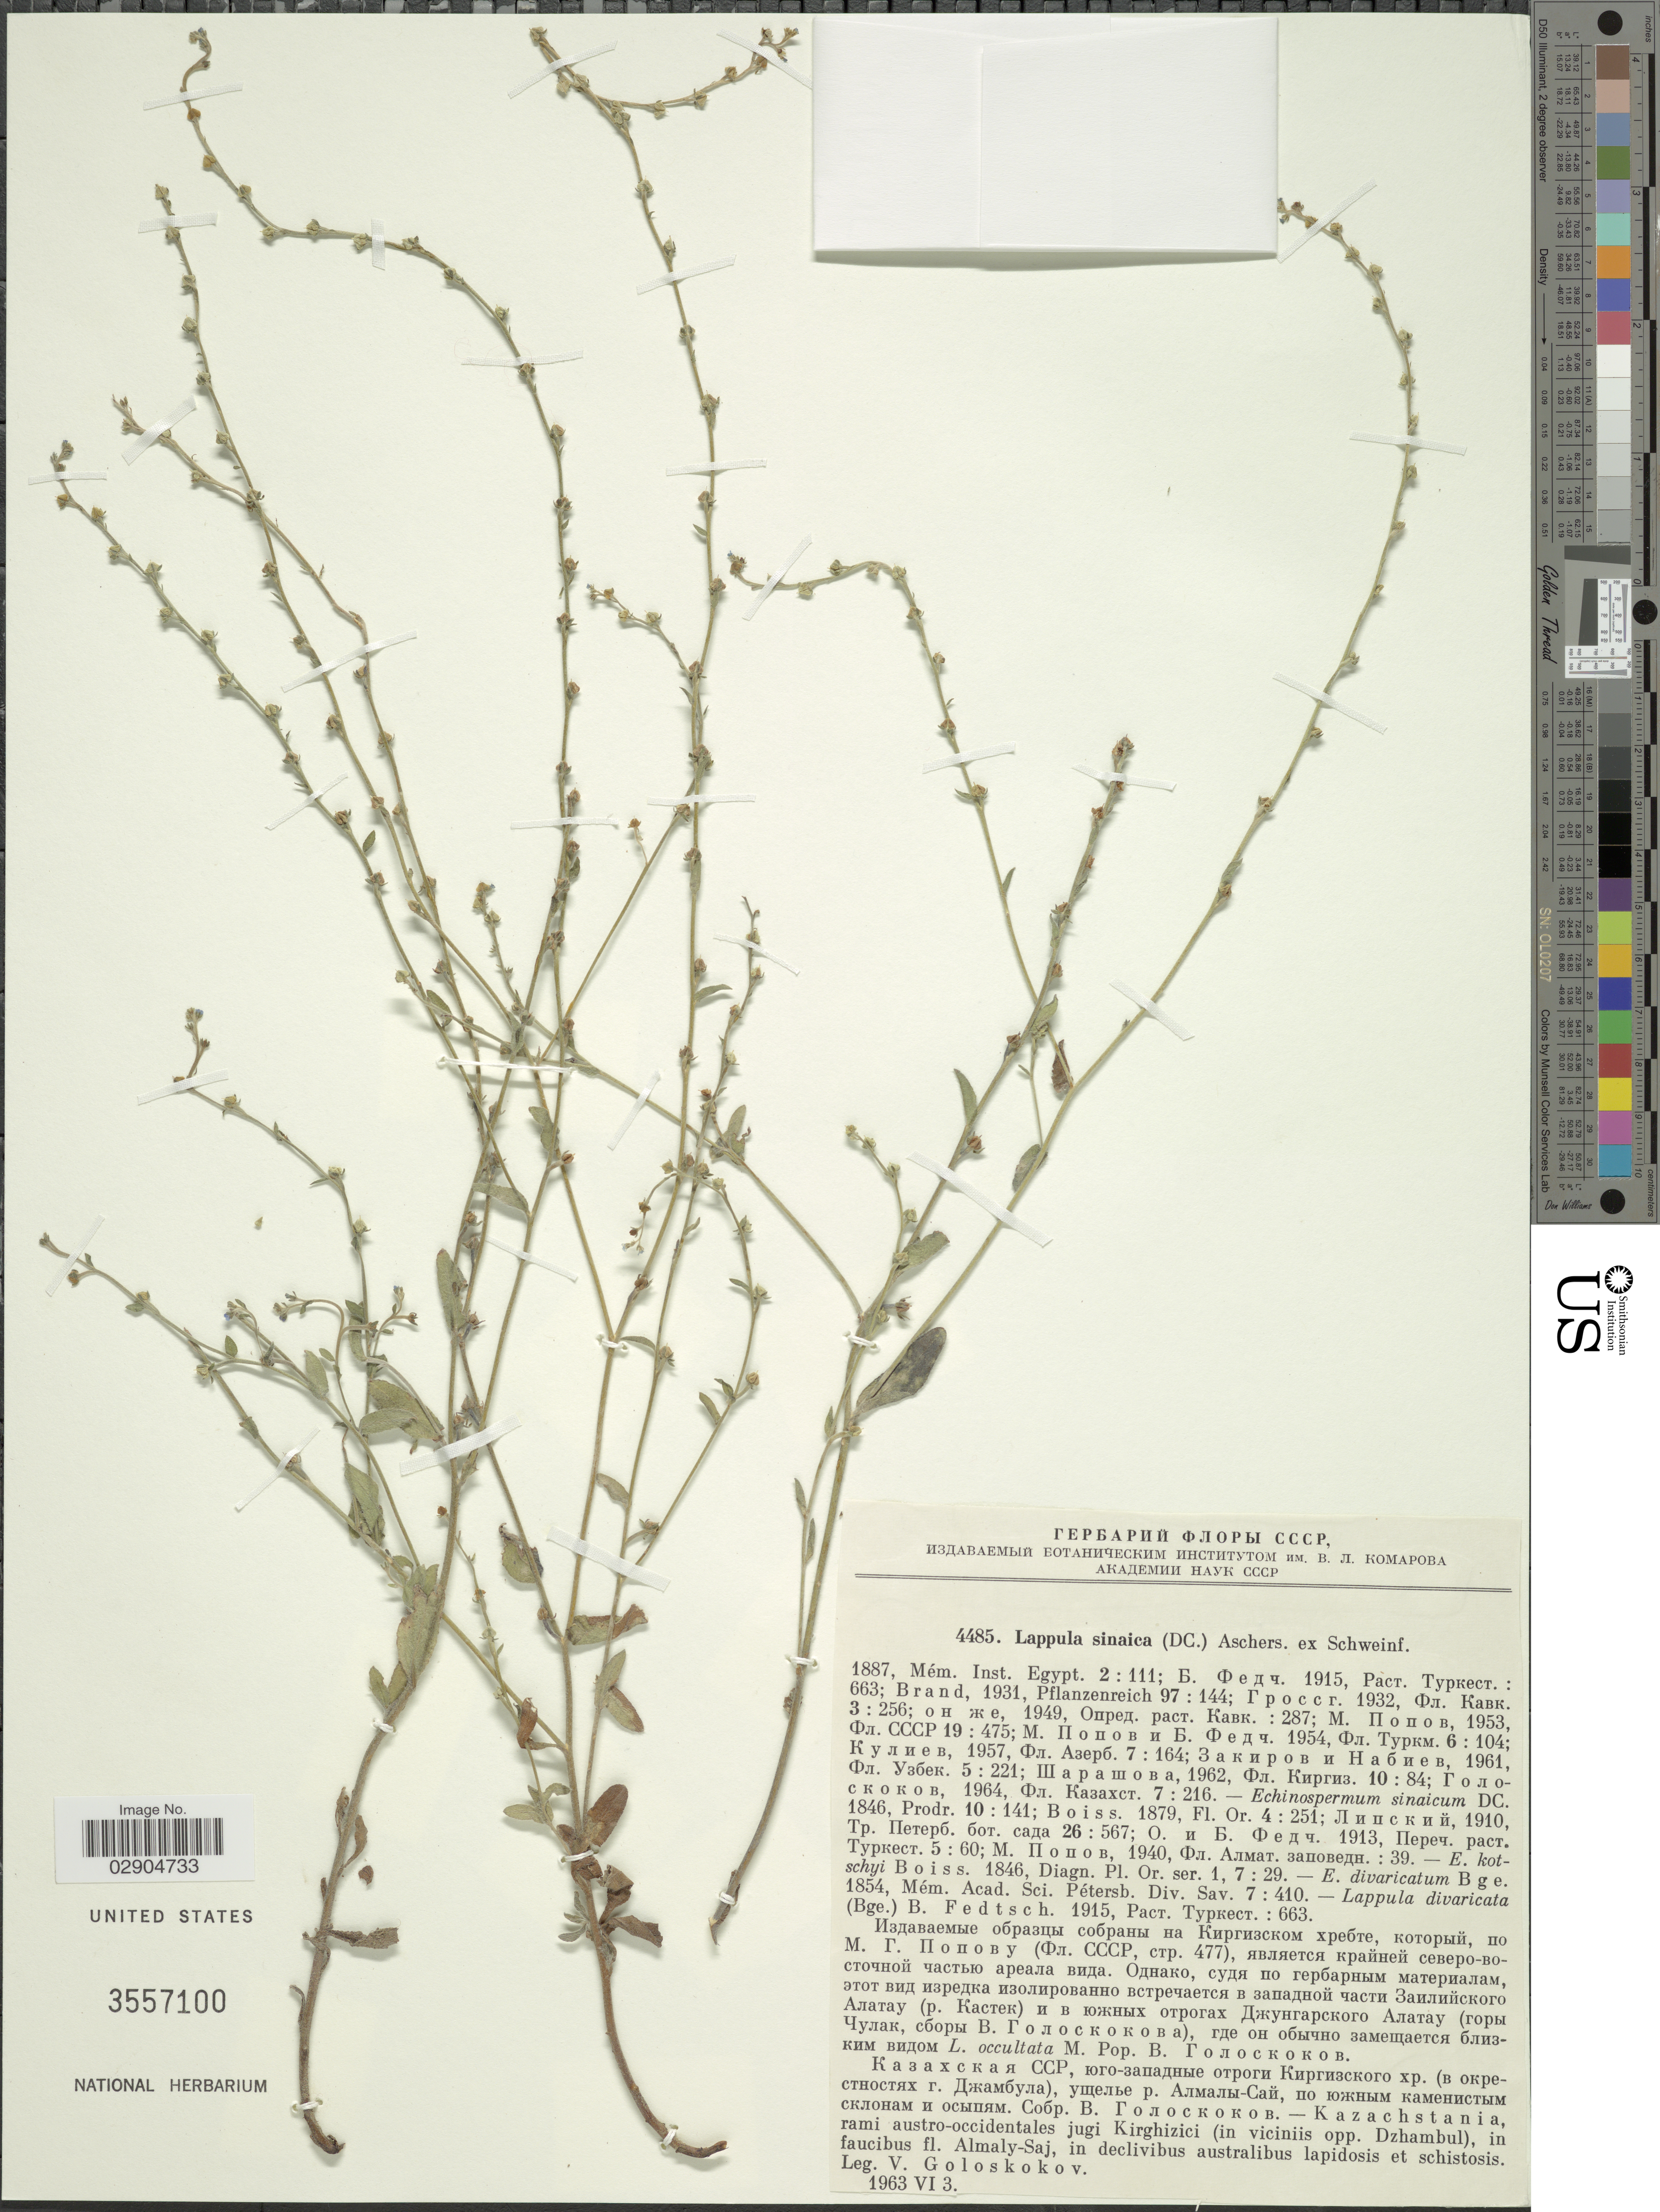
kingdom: Plantae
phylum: Tracheophyta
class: Magnoliopsida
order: Boraginales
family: Boraginaceae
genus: Lappula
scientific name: Lappula sinaica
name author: (A. DC.) Asch. & Schweinf.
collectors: V. P. Goloskokov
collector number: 4485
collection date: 1963-06-03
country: Kazakhstan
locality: Kazachstania, rami austro-occidentales jugi Kirghizici (in viciniis opp. Dzhambul), in faucibus fl. Almaly-Saj, in declivibus australibus lapidosis et schistosis.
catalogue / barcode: US 3557100